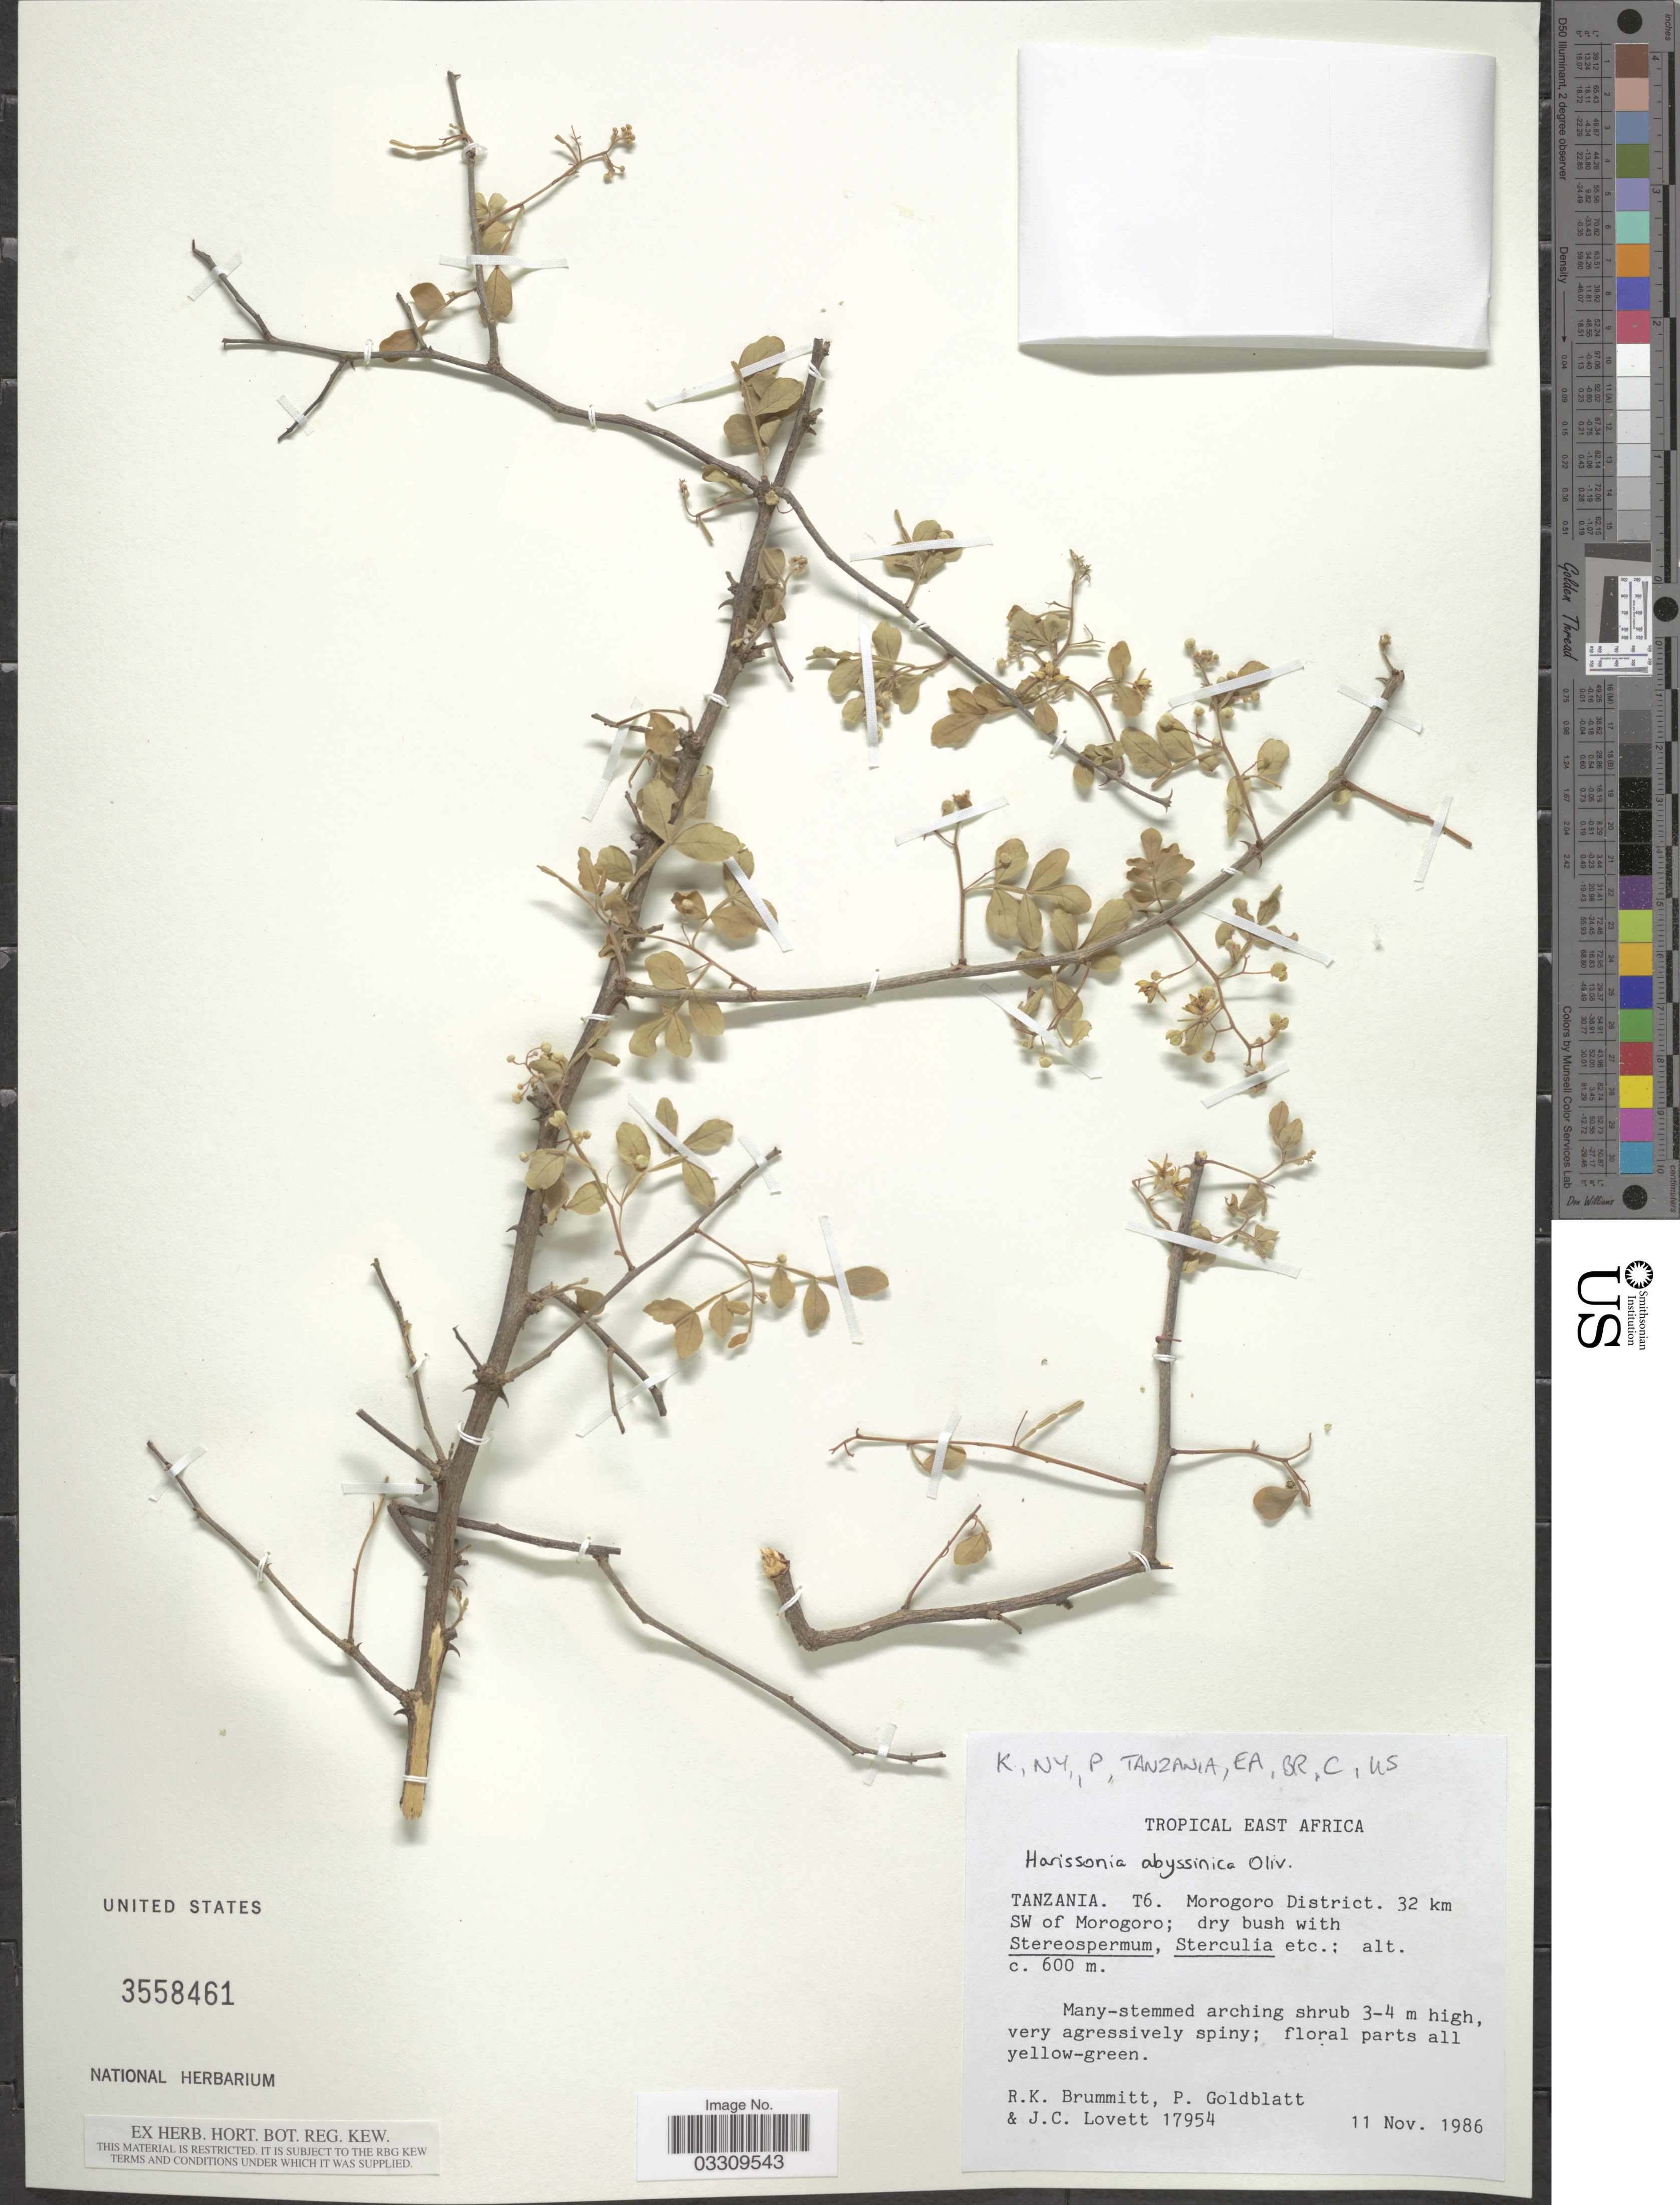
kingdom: Plantae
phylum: Tracheophyta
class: Magnoliopsida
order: Sapindales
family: Rutaceae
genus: Harrisonia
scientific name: Harrisonia abyssinica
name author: Oliv.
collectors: R. K. Brummitt, P. Goldblatt & J. Lovett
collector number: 17954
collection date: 1986-11-11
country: Tanzania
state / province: Morogoro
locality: Tropical East Africa. T6. Morogoro District. 32 km SW of Morogoro.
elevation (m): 600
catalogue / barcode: US 3558461